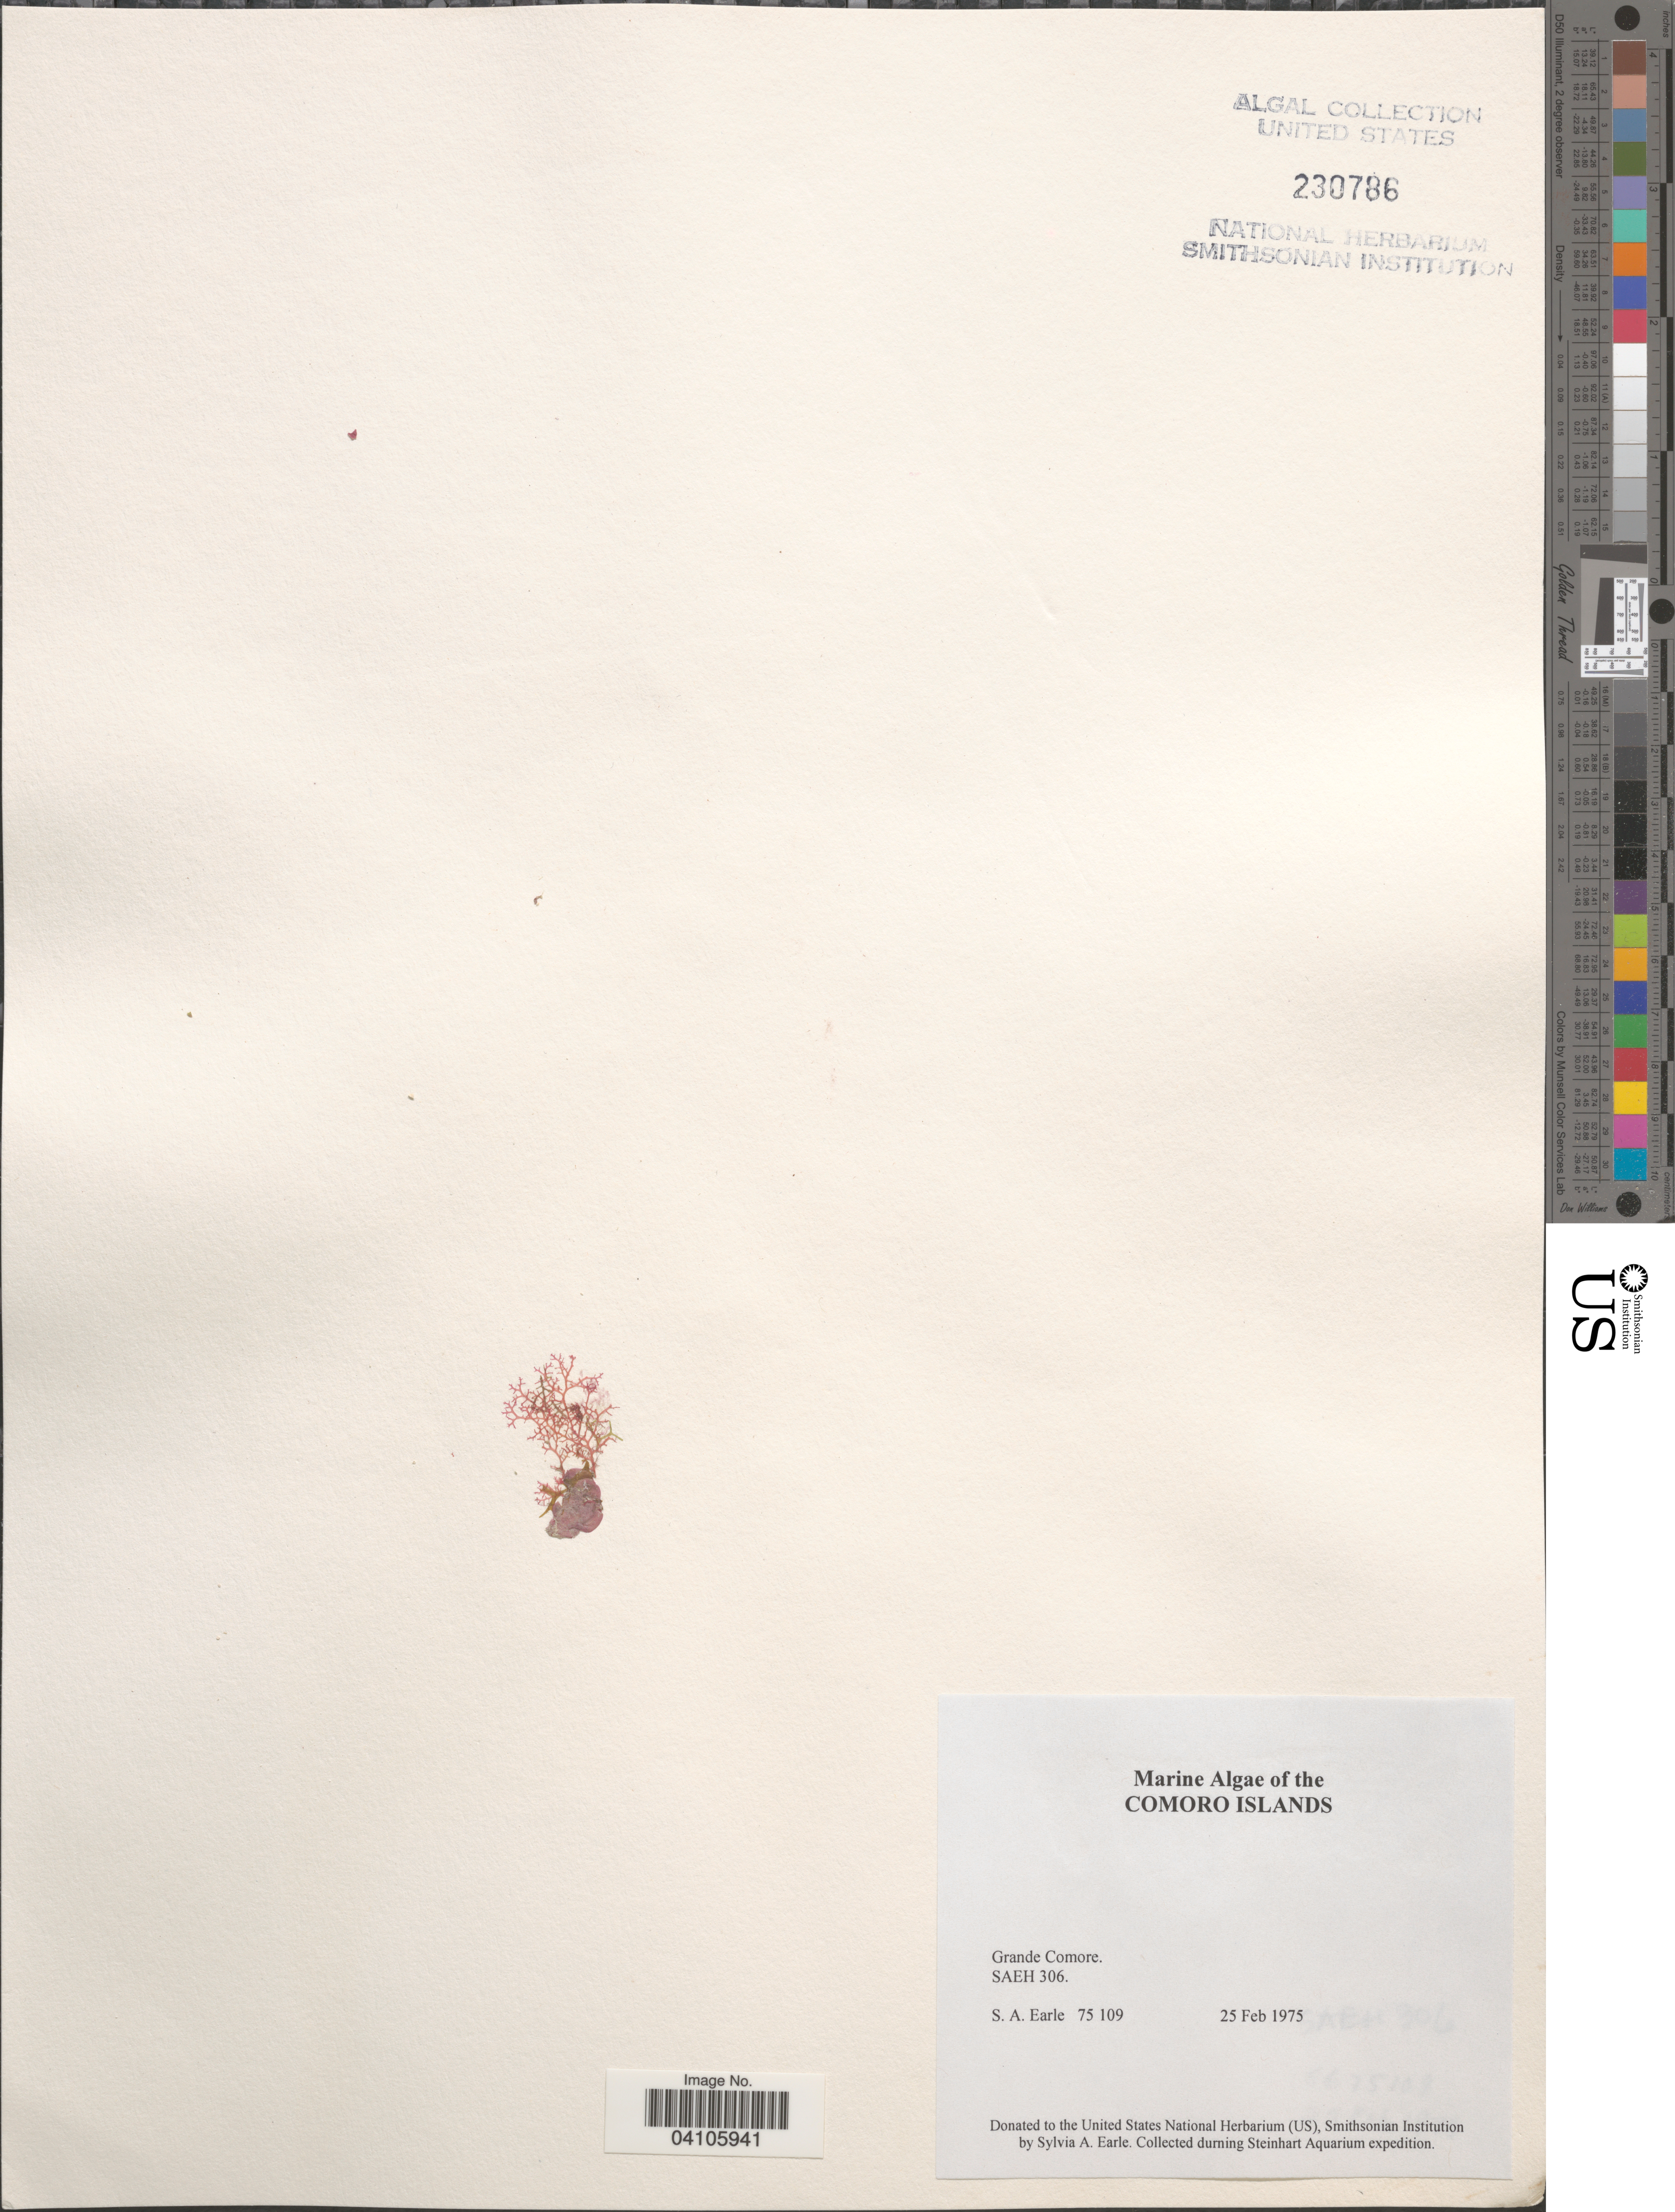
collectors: S. A. Earle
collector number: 75109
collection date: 1975-02-25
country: Comoros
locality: Grande Comore. Steinhart Aquarium expedition.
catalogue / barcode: US 230786